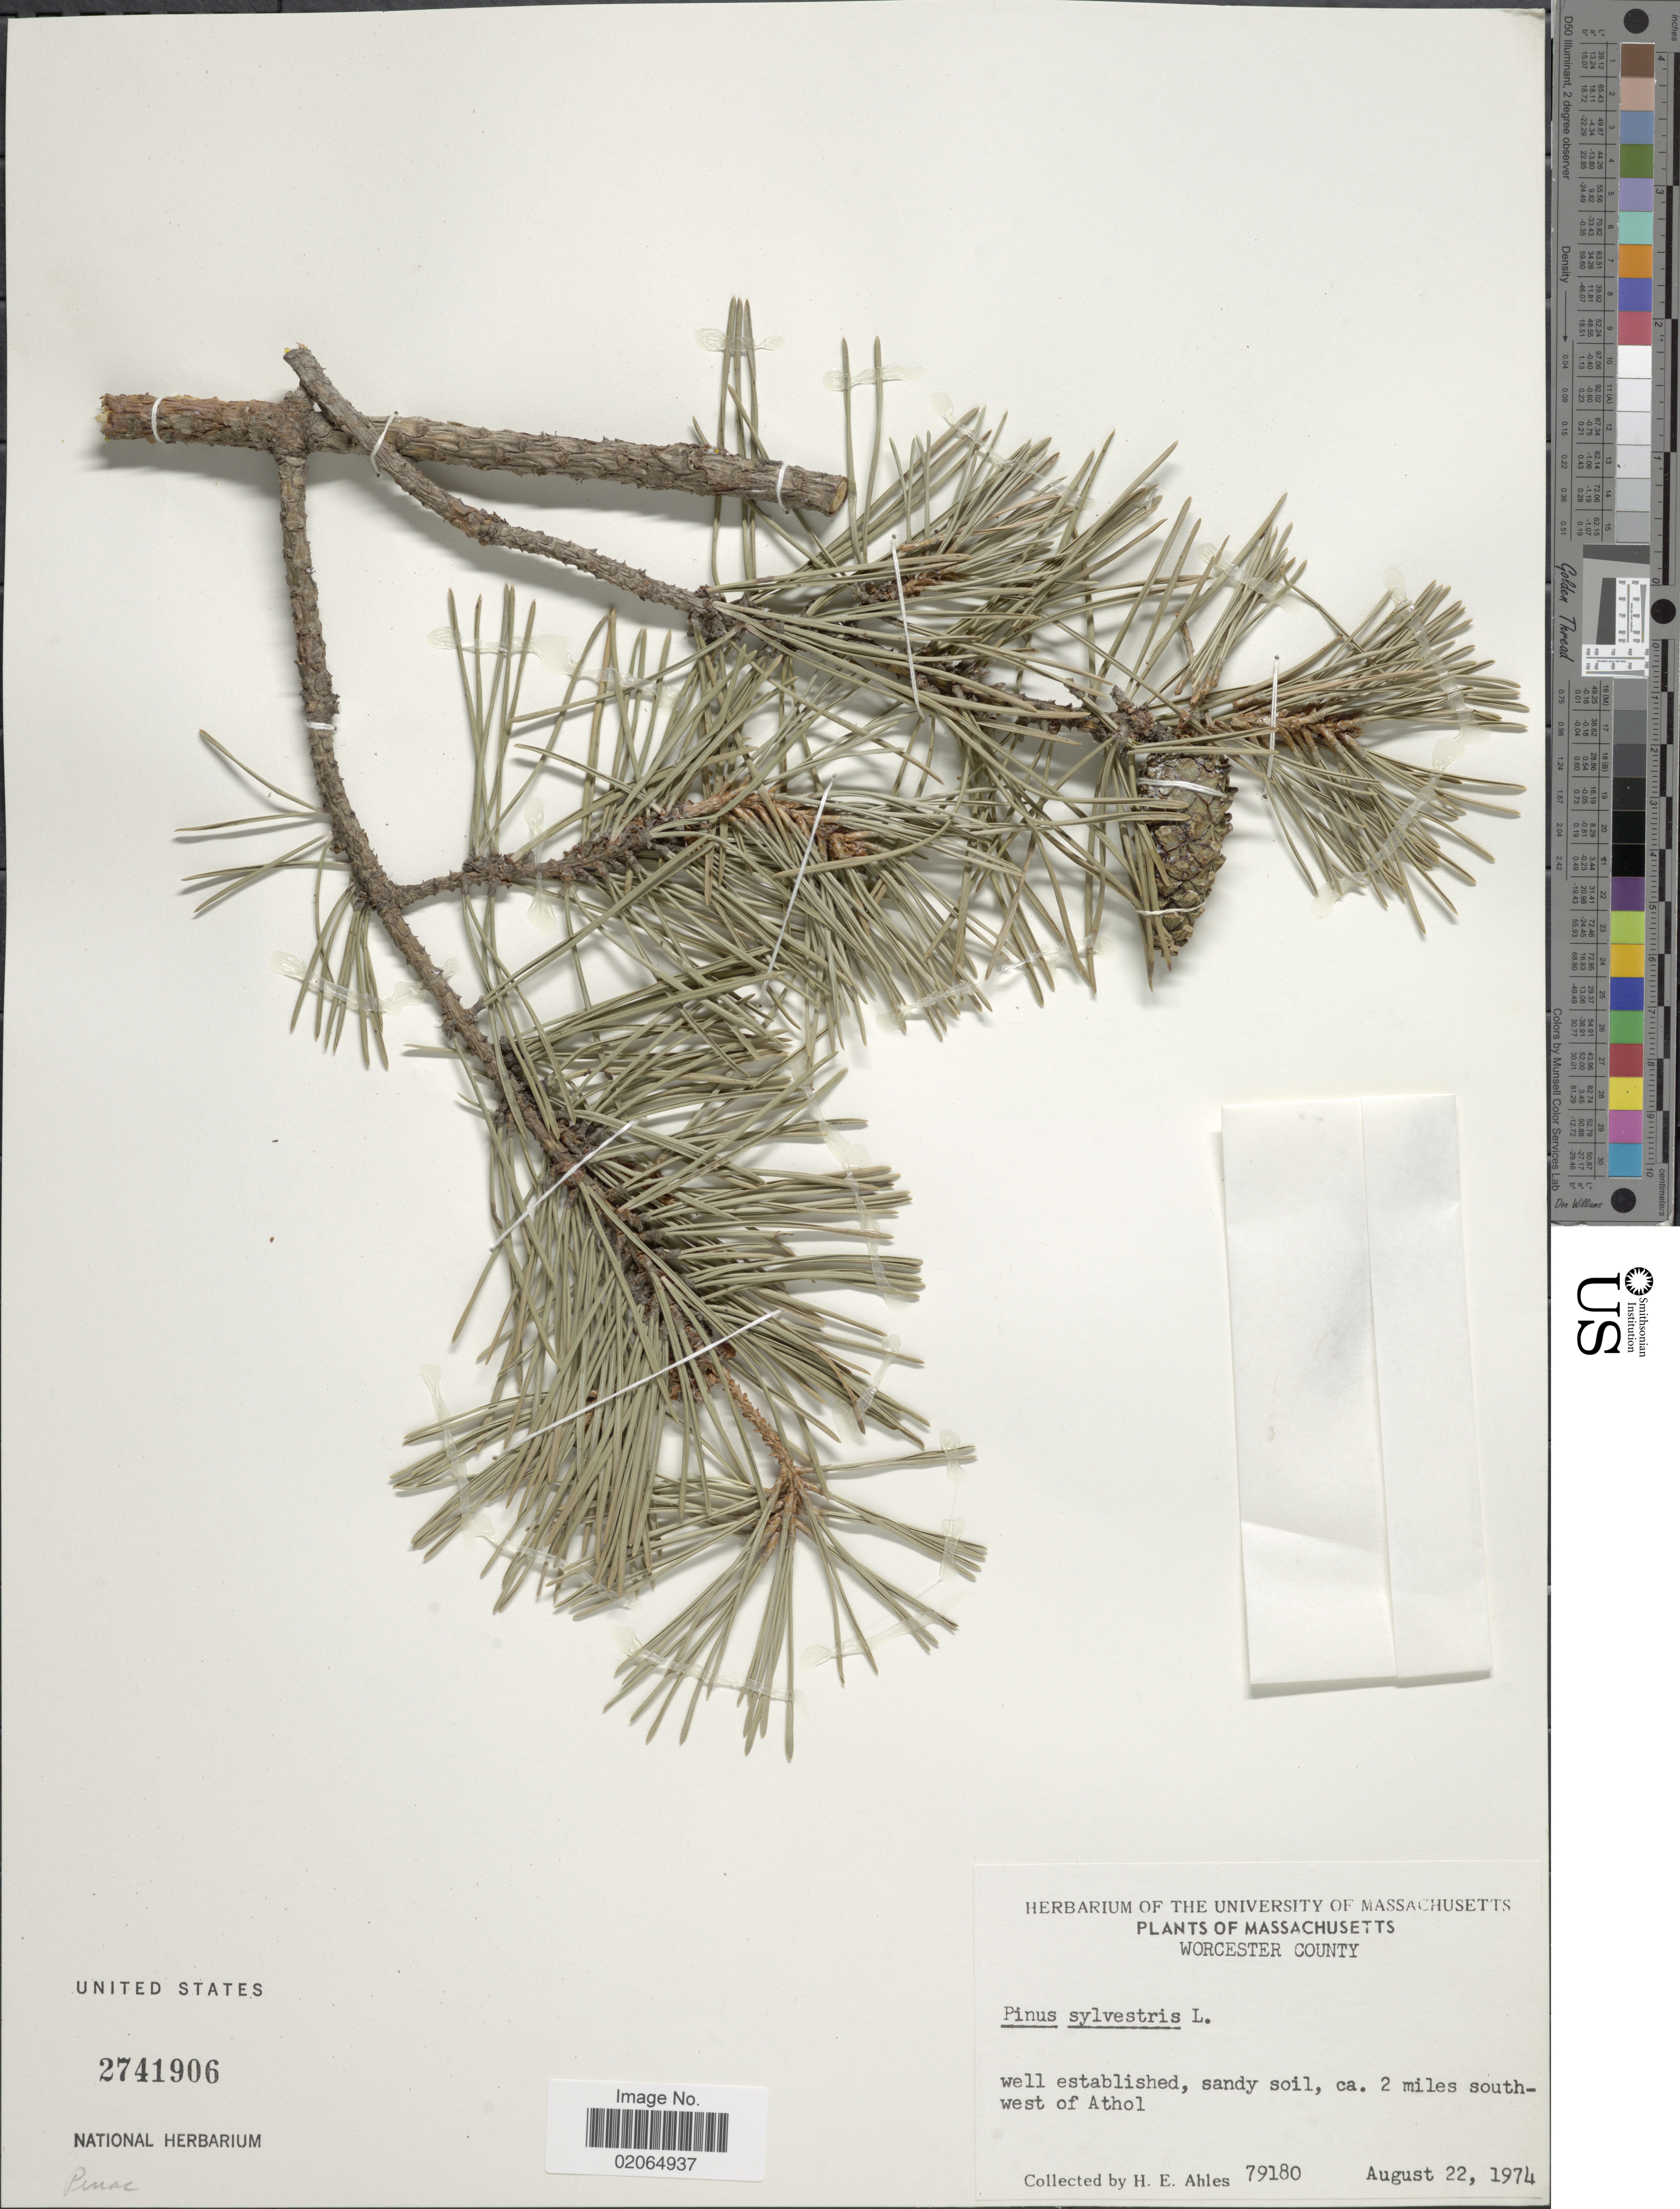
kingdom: Plantae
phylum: Tracheophyta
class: Pinopsida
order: Pinales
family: Pinaceae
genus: Pinus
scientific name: Pinus sylvestris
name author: L.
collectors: H. E. Ahles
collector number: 79180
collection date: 1974-08-22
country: United States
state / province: Massachusetts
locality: Worcester County, ca. 2 miles southwest of Athol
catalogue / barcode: US 2741906